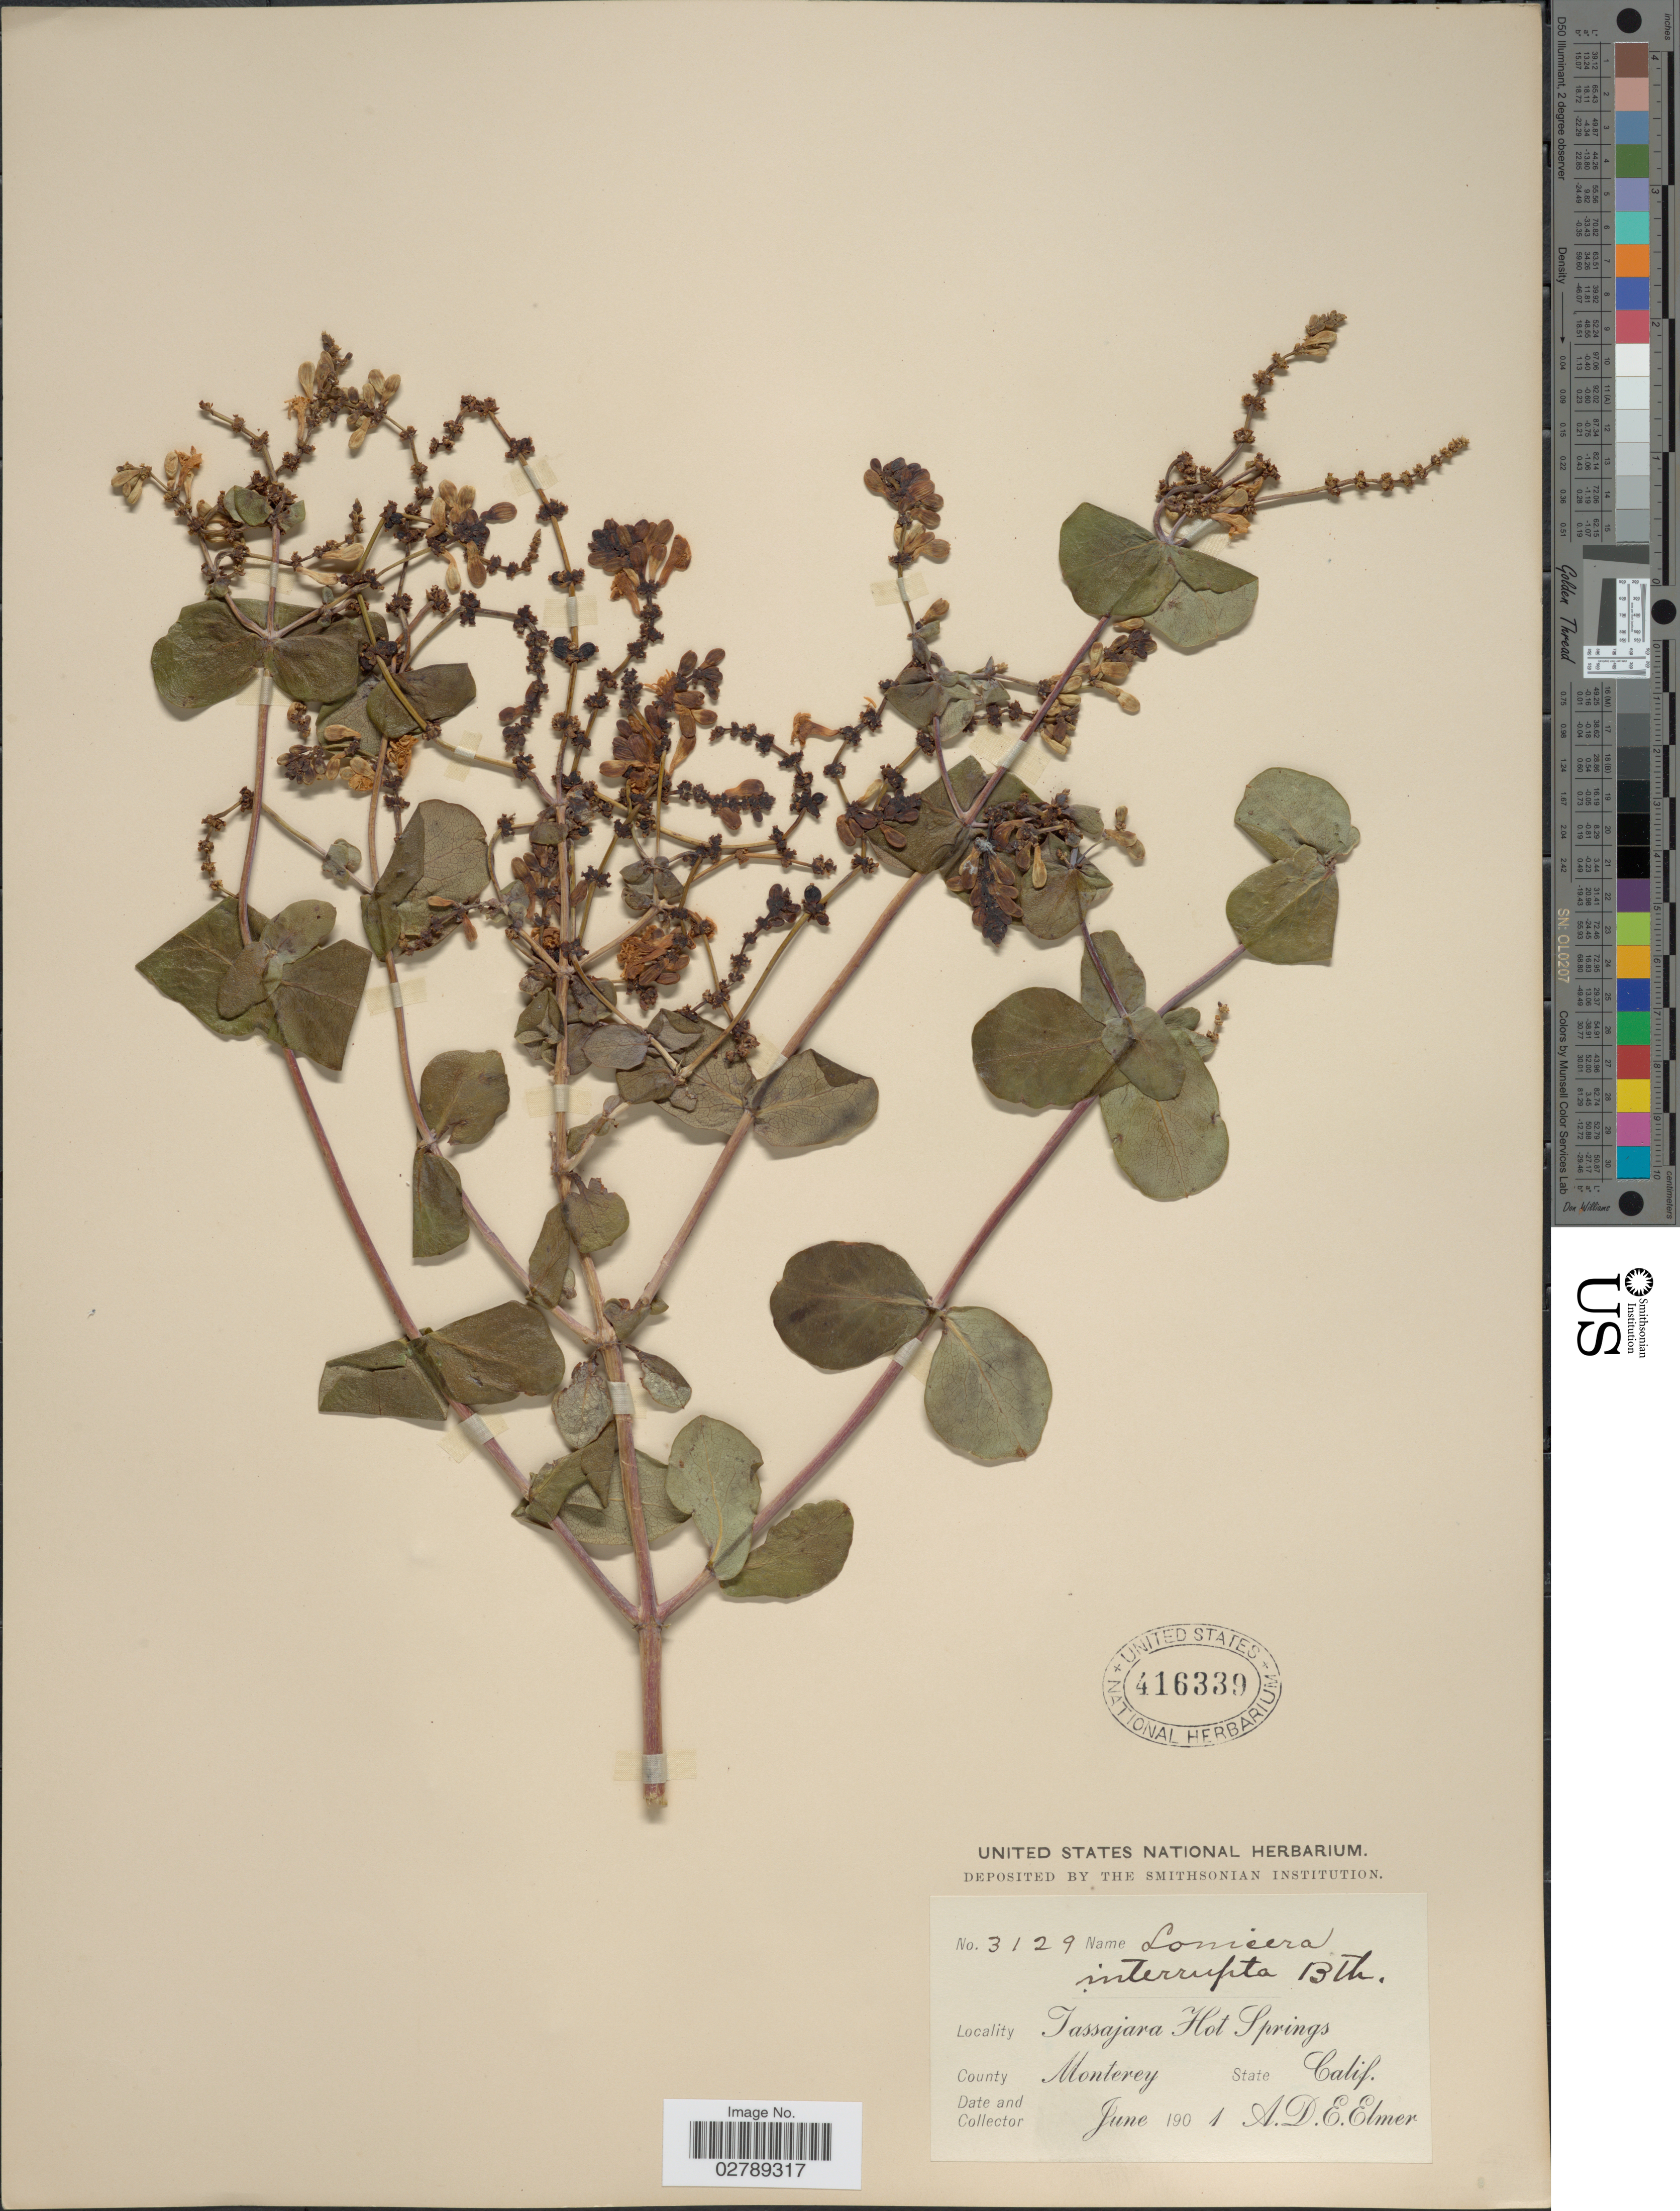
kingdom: Plantae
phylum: Tracheophyta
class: Magnoliopsida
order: Dipsacales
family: Caprifoliaceae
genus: Lonicera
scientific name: Lonicera interrupta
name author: Benth.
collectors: A. D. E. Elmer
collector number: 3129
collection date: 1901-06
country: United States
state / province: California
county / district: Monterey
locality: Tassajara Hot Springs. County Monterey.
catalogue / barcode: US 416339